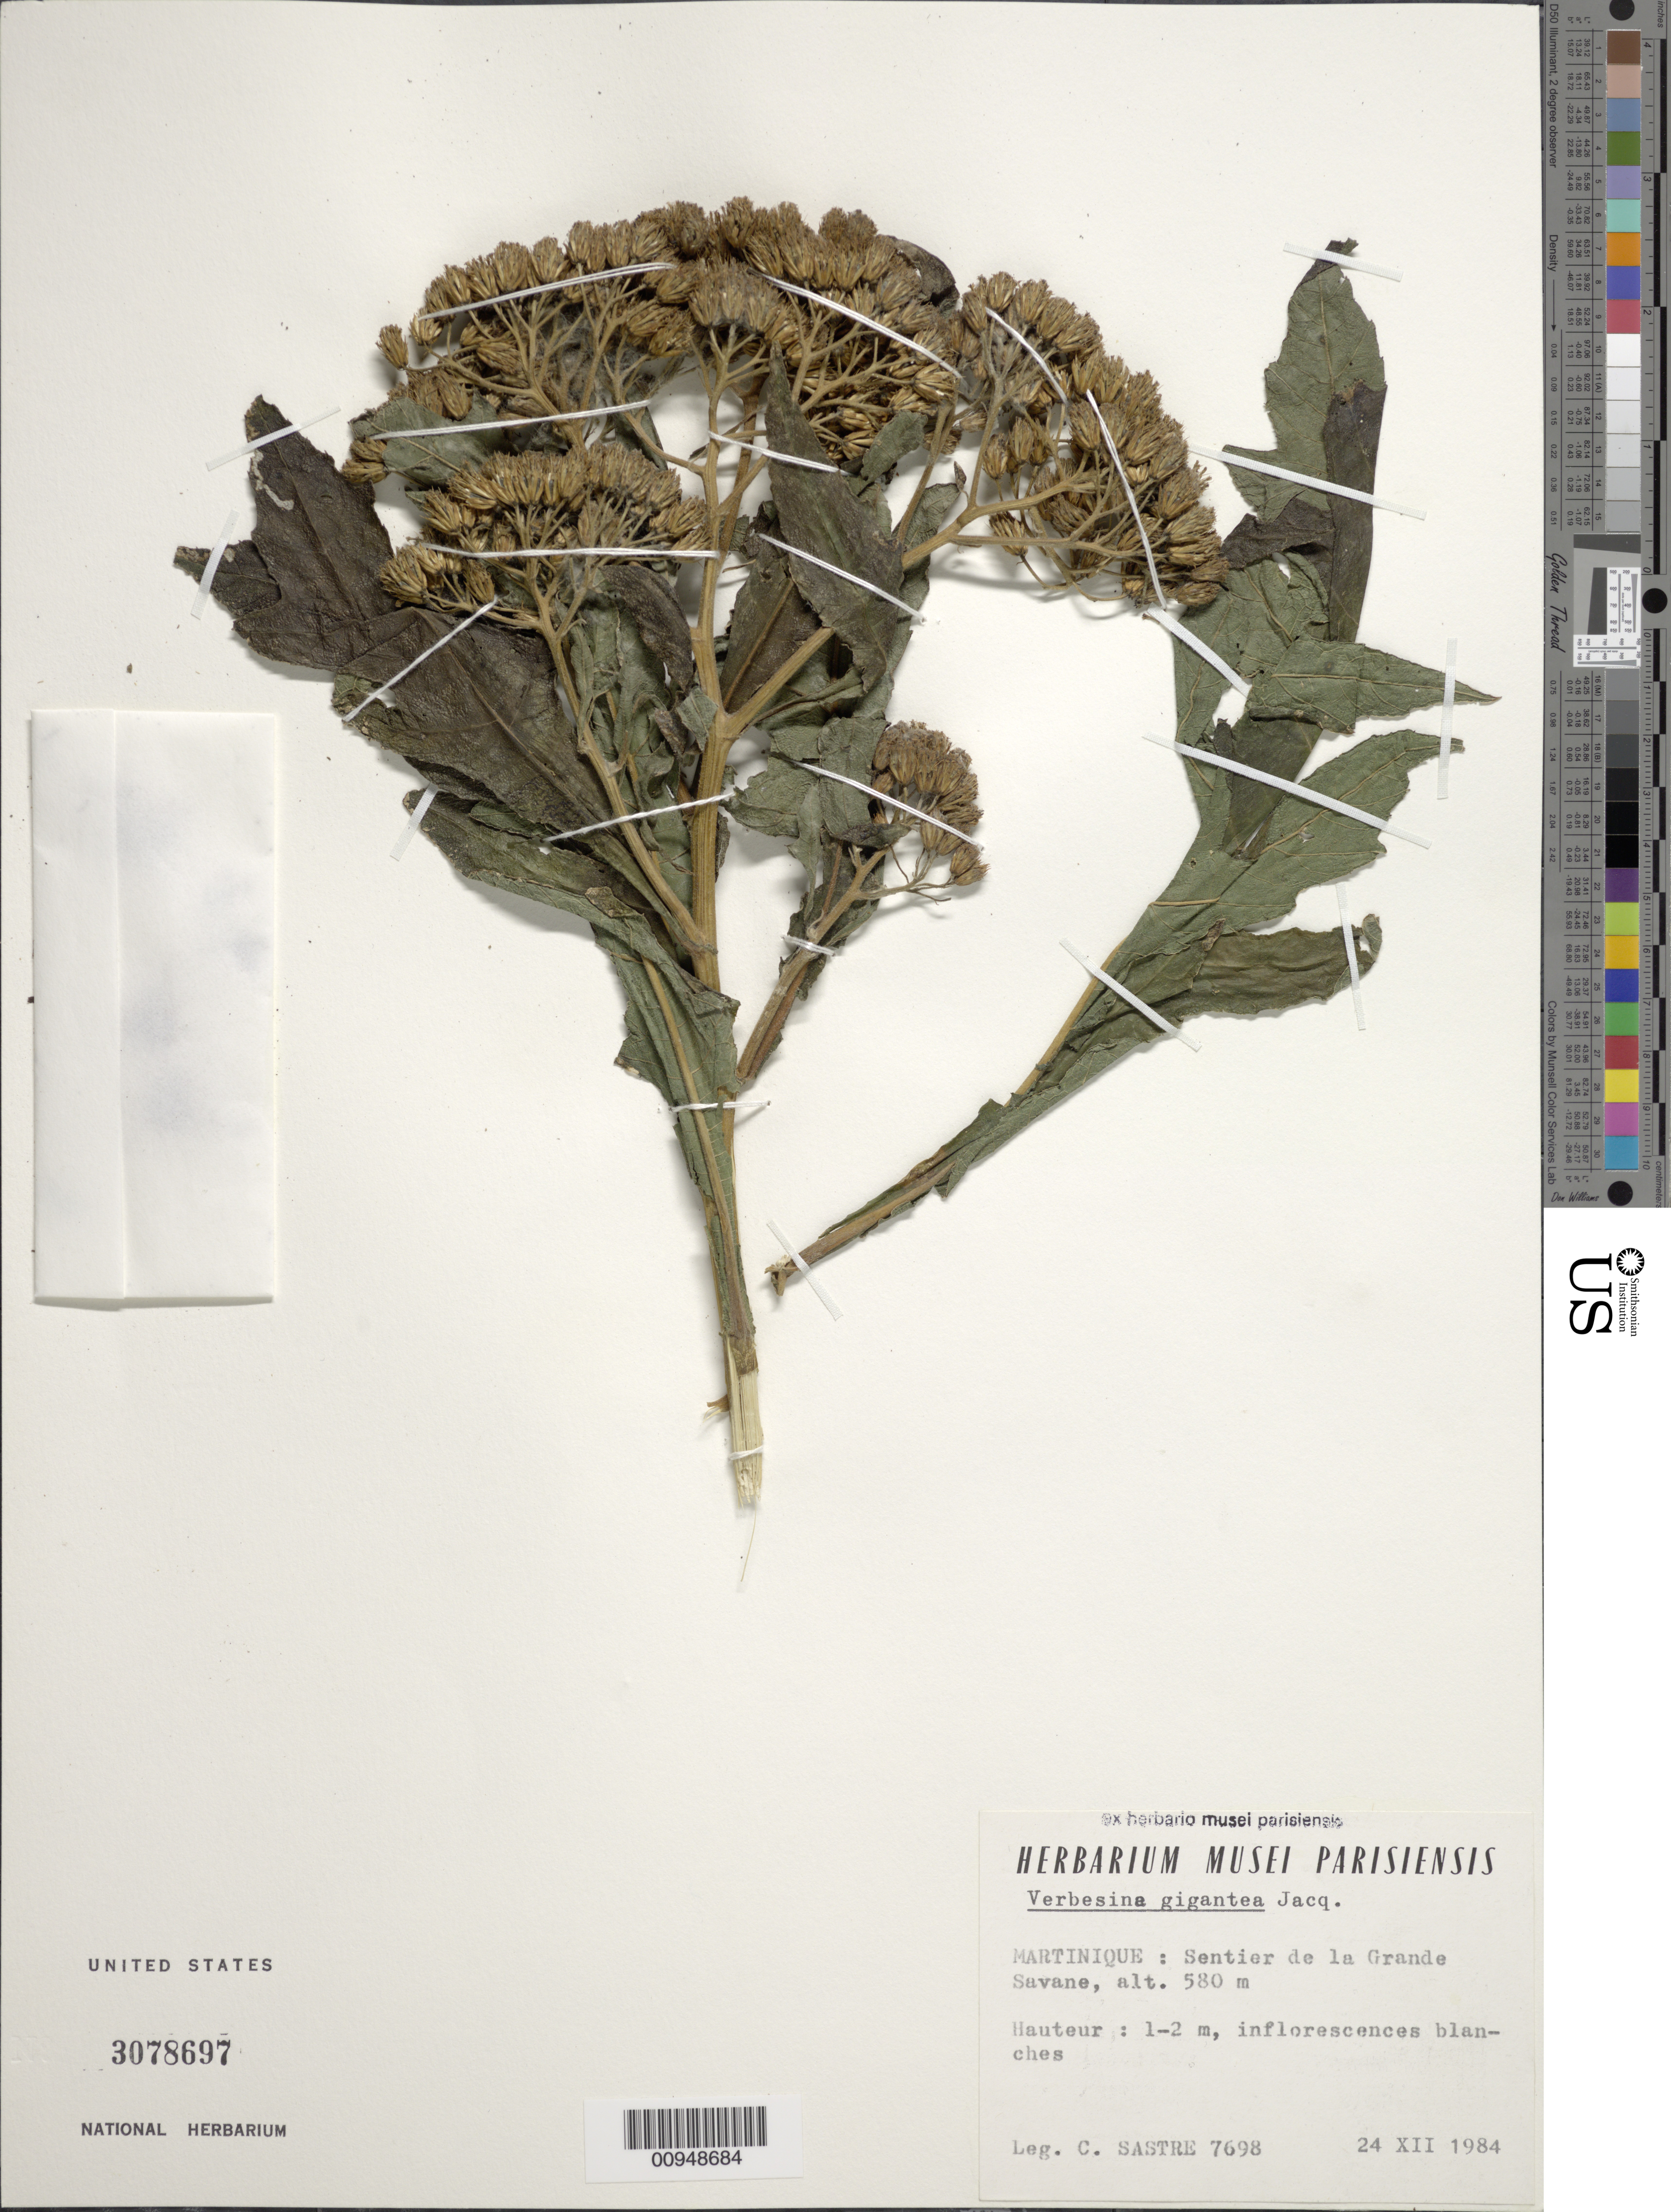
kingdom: Plantae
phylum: Tracheophyta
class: Magnoliopsida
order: Asterales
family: Asteraceae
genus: Verbesina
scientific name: Verbesina gigantea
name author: Jacq.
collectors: C. H. L. Sastre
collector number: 7698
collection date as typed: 24 Dec 1984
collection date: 1984-12-24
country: Martinique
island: Martinique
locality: Sentier de la Grande Savane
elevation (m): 580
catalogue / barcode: US 3078697